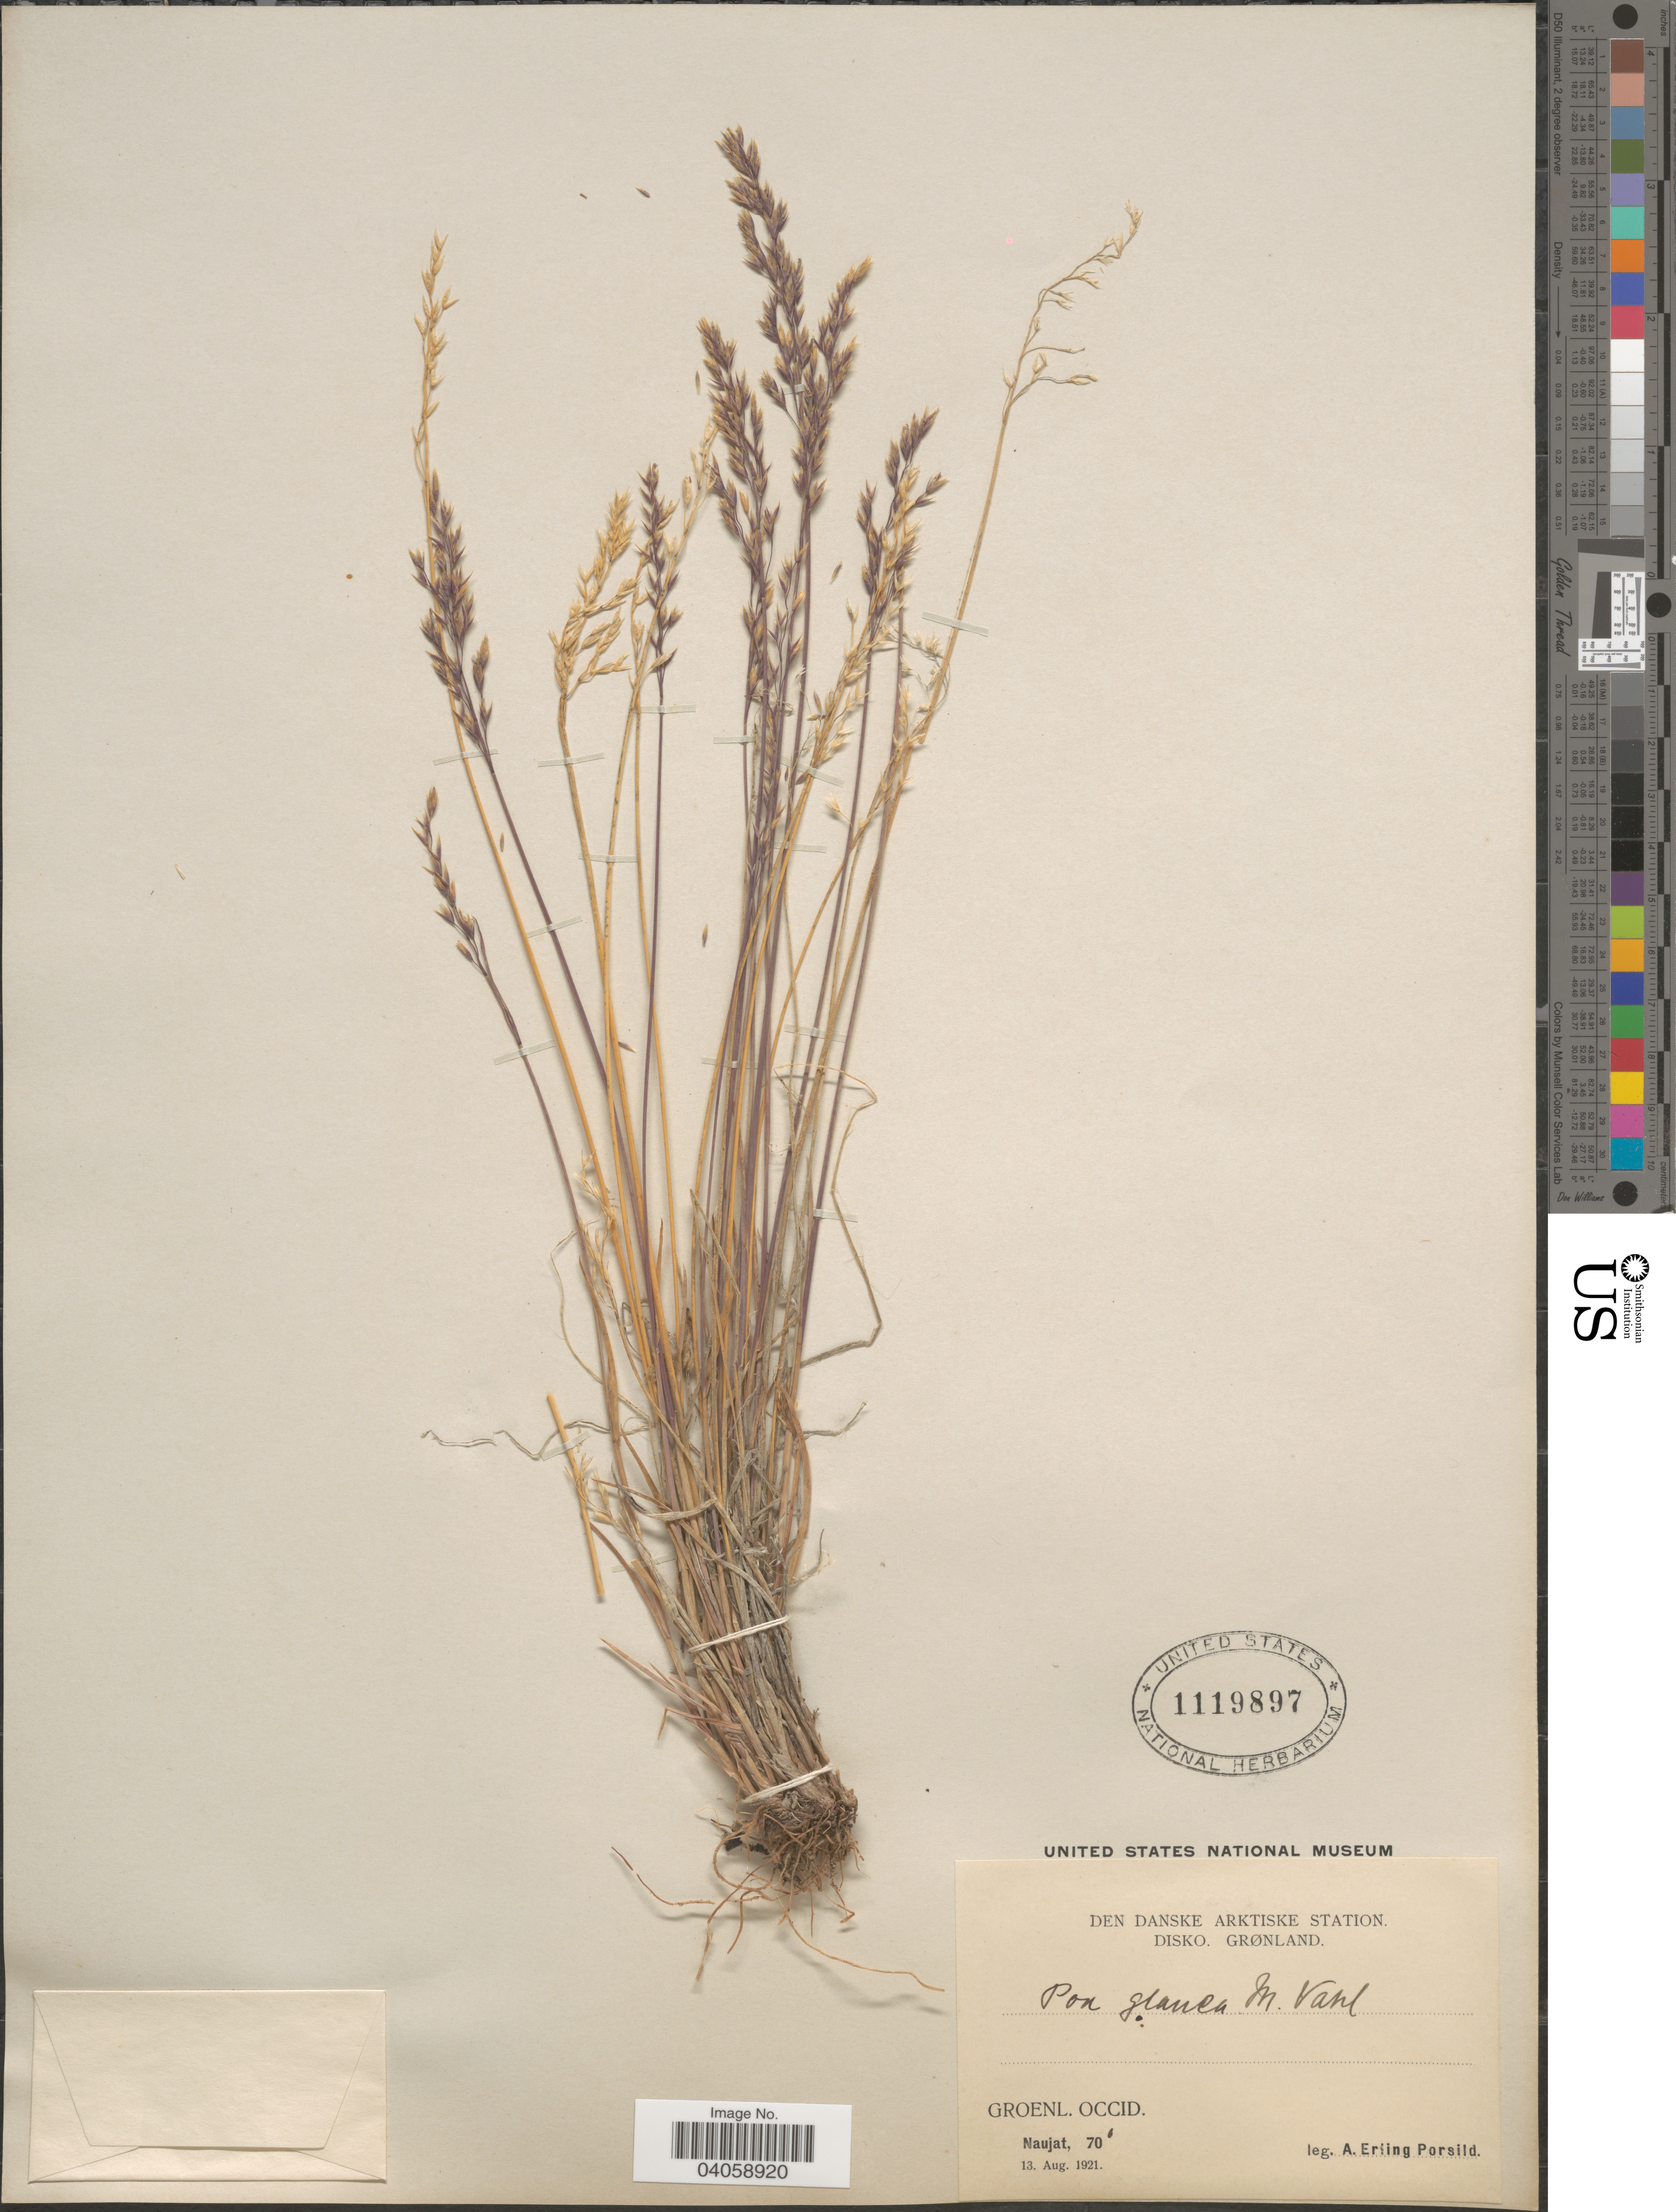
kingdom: Plantae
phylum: Tracheophyta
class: Liliopsida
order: Poales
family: Poaceae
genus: Poa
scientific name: Poa glauca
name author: Vahl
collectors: A. E. Porsild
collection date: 1921-08-13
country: Greenland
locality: Den Danske Arktiske Station. Disko. Grønland. Groenl. Occid. Naujat.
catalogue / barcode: US 1119897